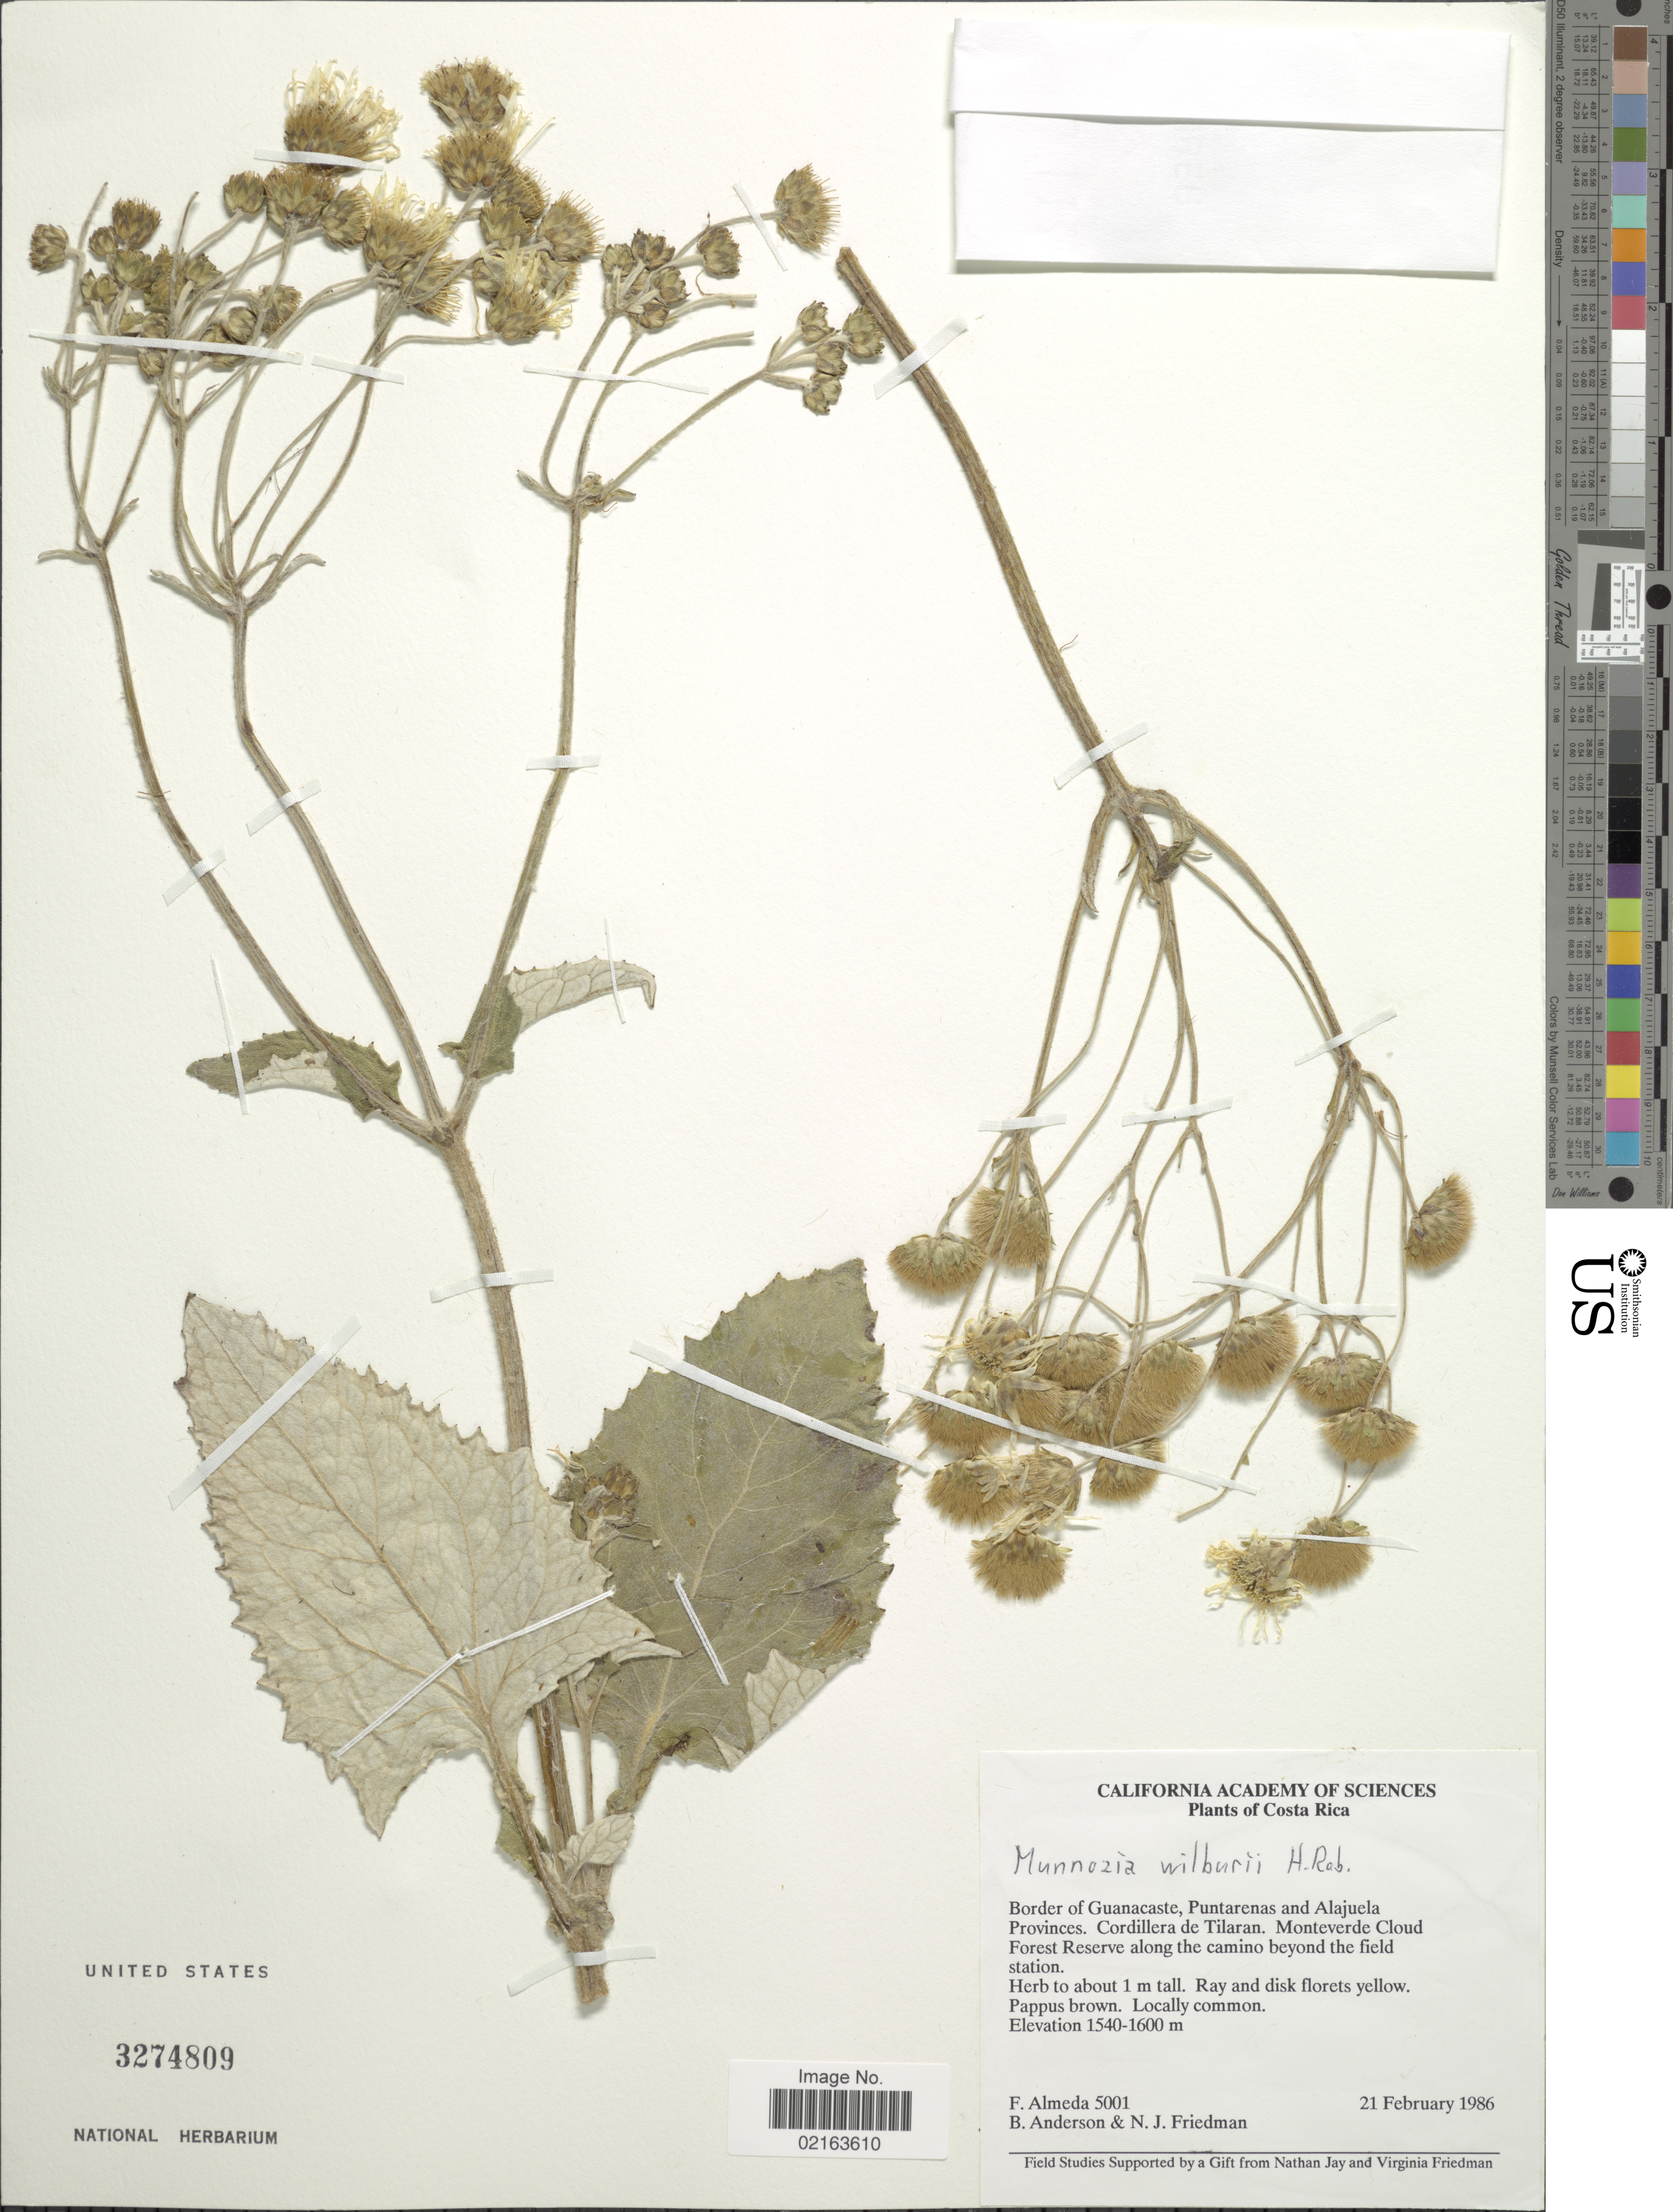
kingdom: Plantae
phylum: Tracheophyta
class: Magnoliopsida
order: Asterales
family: Asteraceae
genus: Munnozia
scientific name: Munnozia wilburii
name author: H. Rob.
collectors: F. Almeda, B. Anderson & N. Friedman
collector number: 5001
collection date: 1986-02-21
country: Costa Rica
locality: Border of Guanacaste, Puntarenas and Alajuela Provinces. Cordillera de Tilaran. Monteverde Cloud Forest Reserve along the camino beyond the field station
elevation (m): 1540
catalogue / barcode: US 3274809